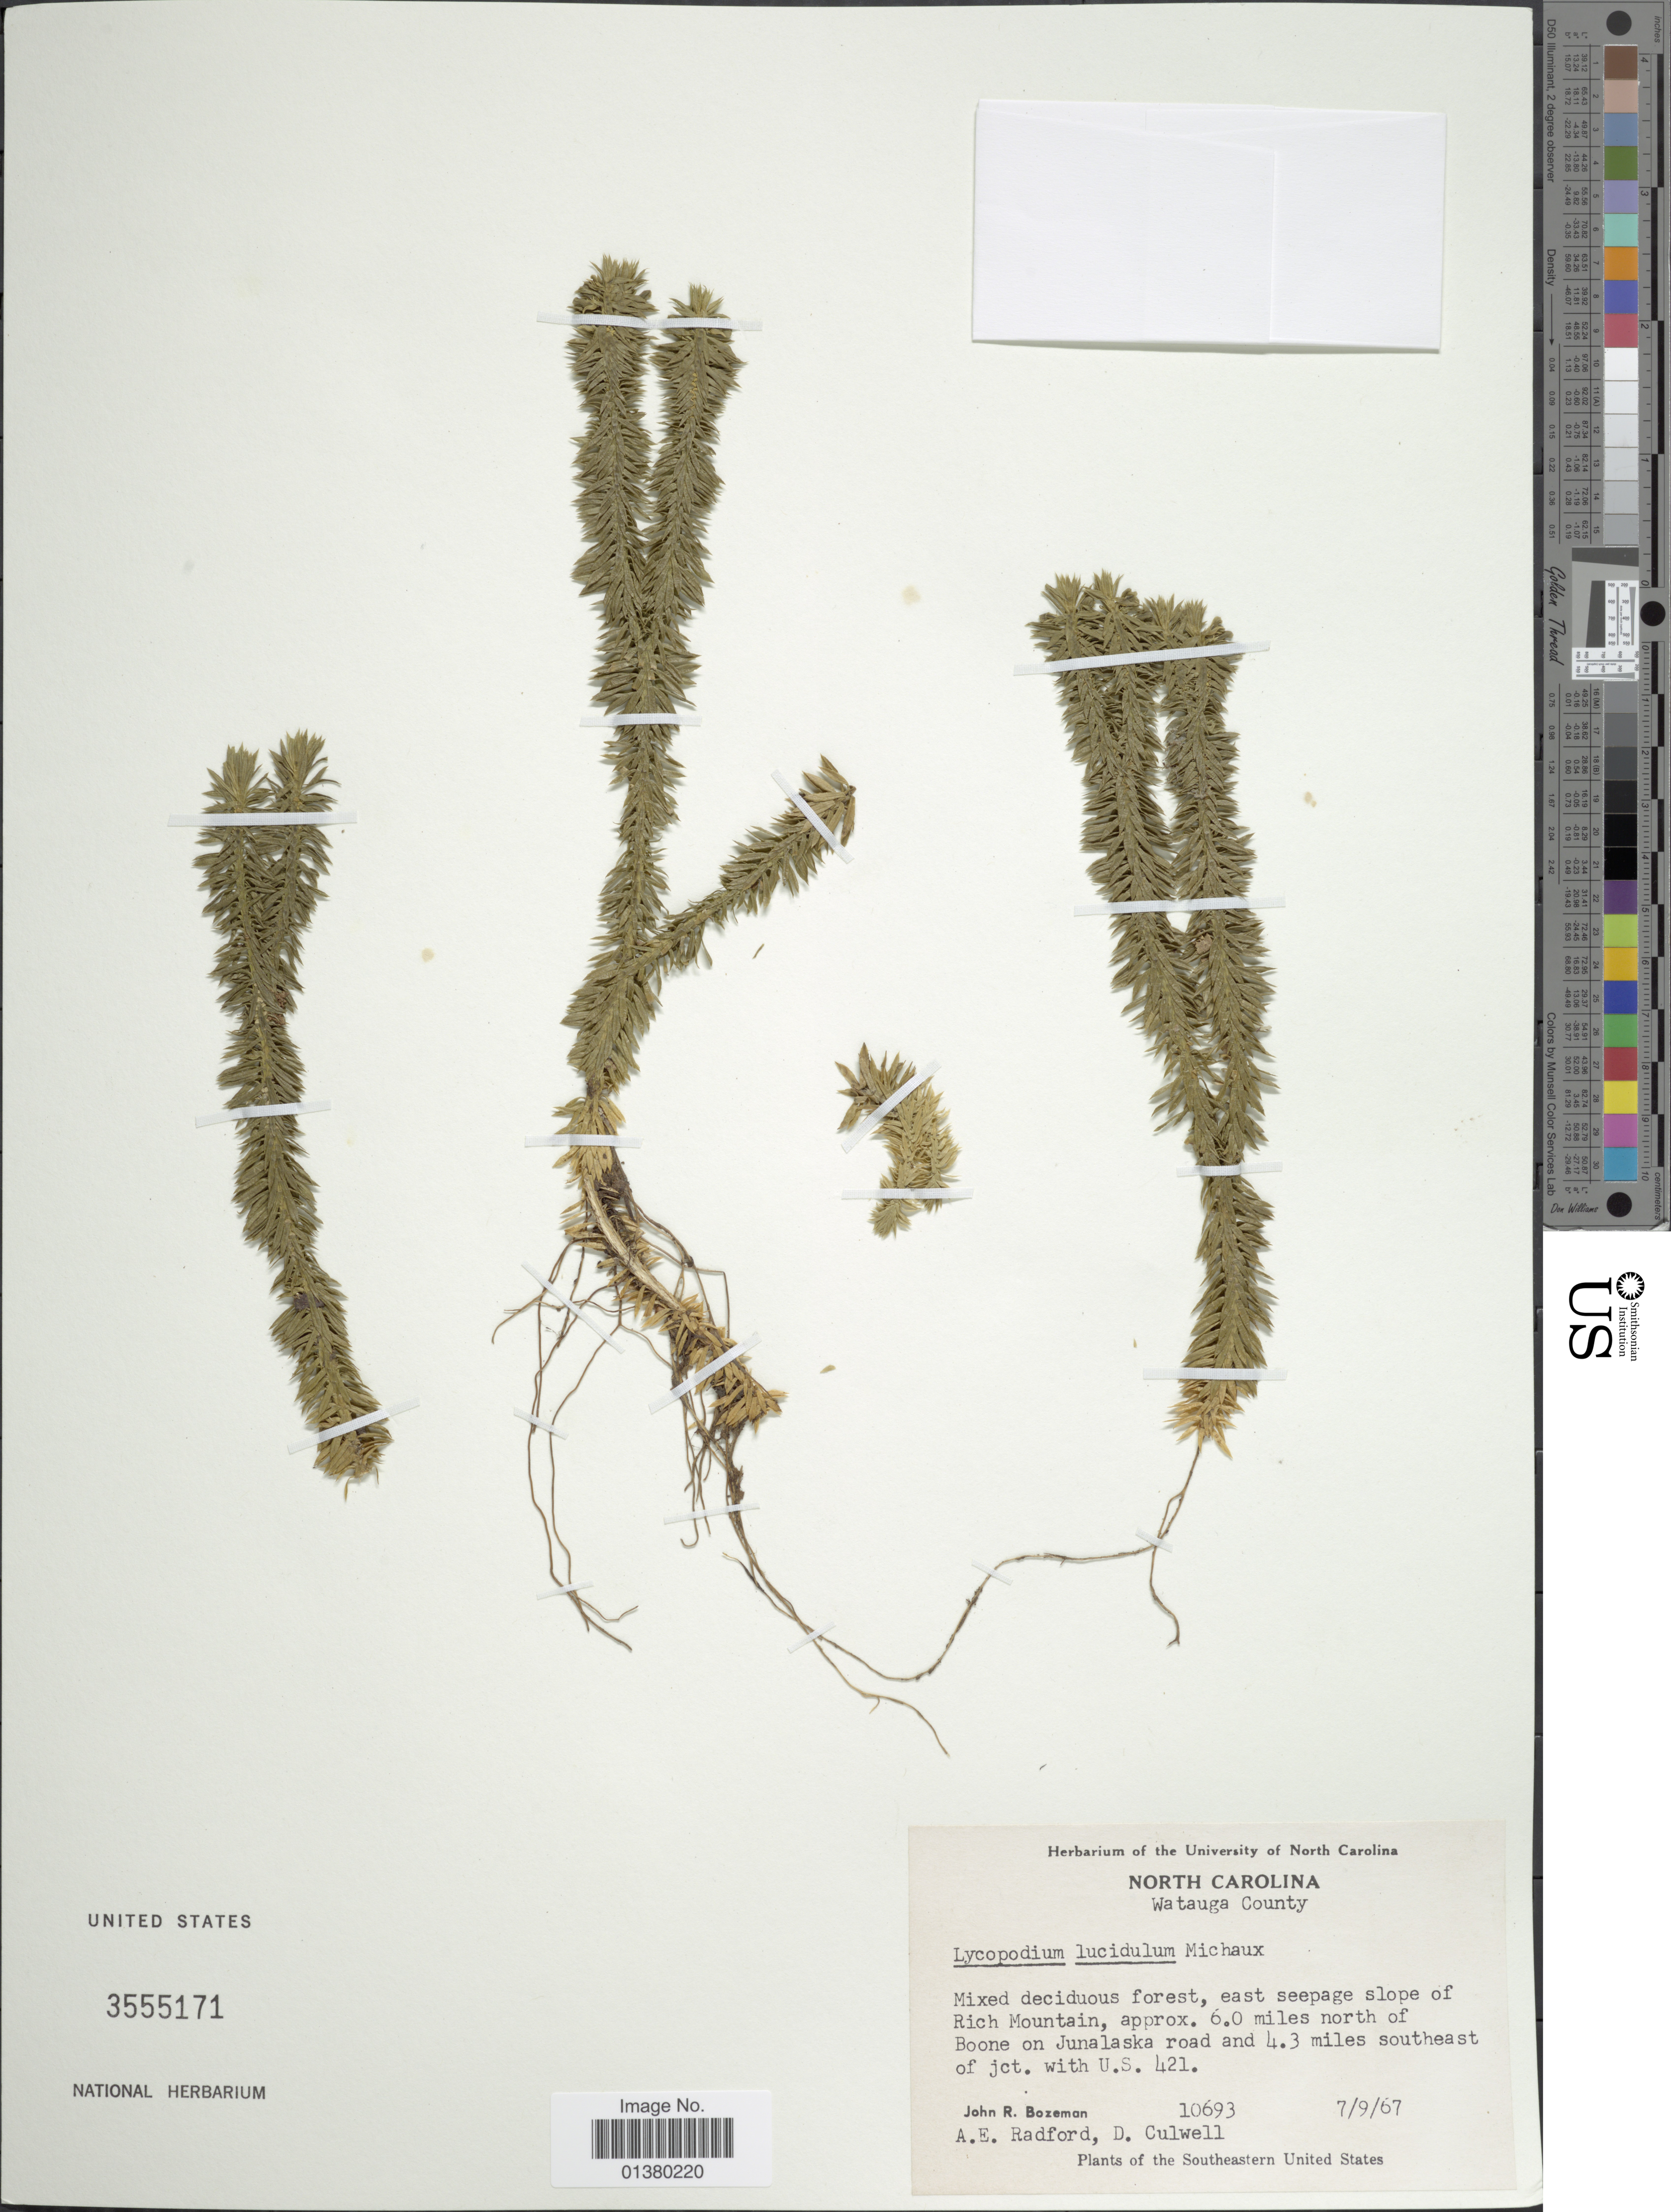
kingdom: Plantae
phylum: Tracheophyta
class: Lycopodiopsida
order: Lycopodiales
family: Lycopodiaceae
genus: Huperzia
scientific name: Huperzia lucidula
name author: (Michx.) Trevis.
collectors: J. R. Bozeman, A. E. Radford & D. Culwell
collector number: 10693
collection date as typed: Transcribed d/m/y: 7/9/67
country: United States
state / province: North Carolina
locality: Watauga County, forest, east seepage slope of Rich Mountain, approx. 6.0 miles north of Boone on Junalaska road and 4.3 miles southeast of jct. with U.S. 421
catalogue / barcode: US 3555171